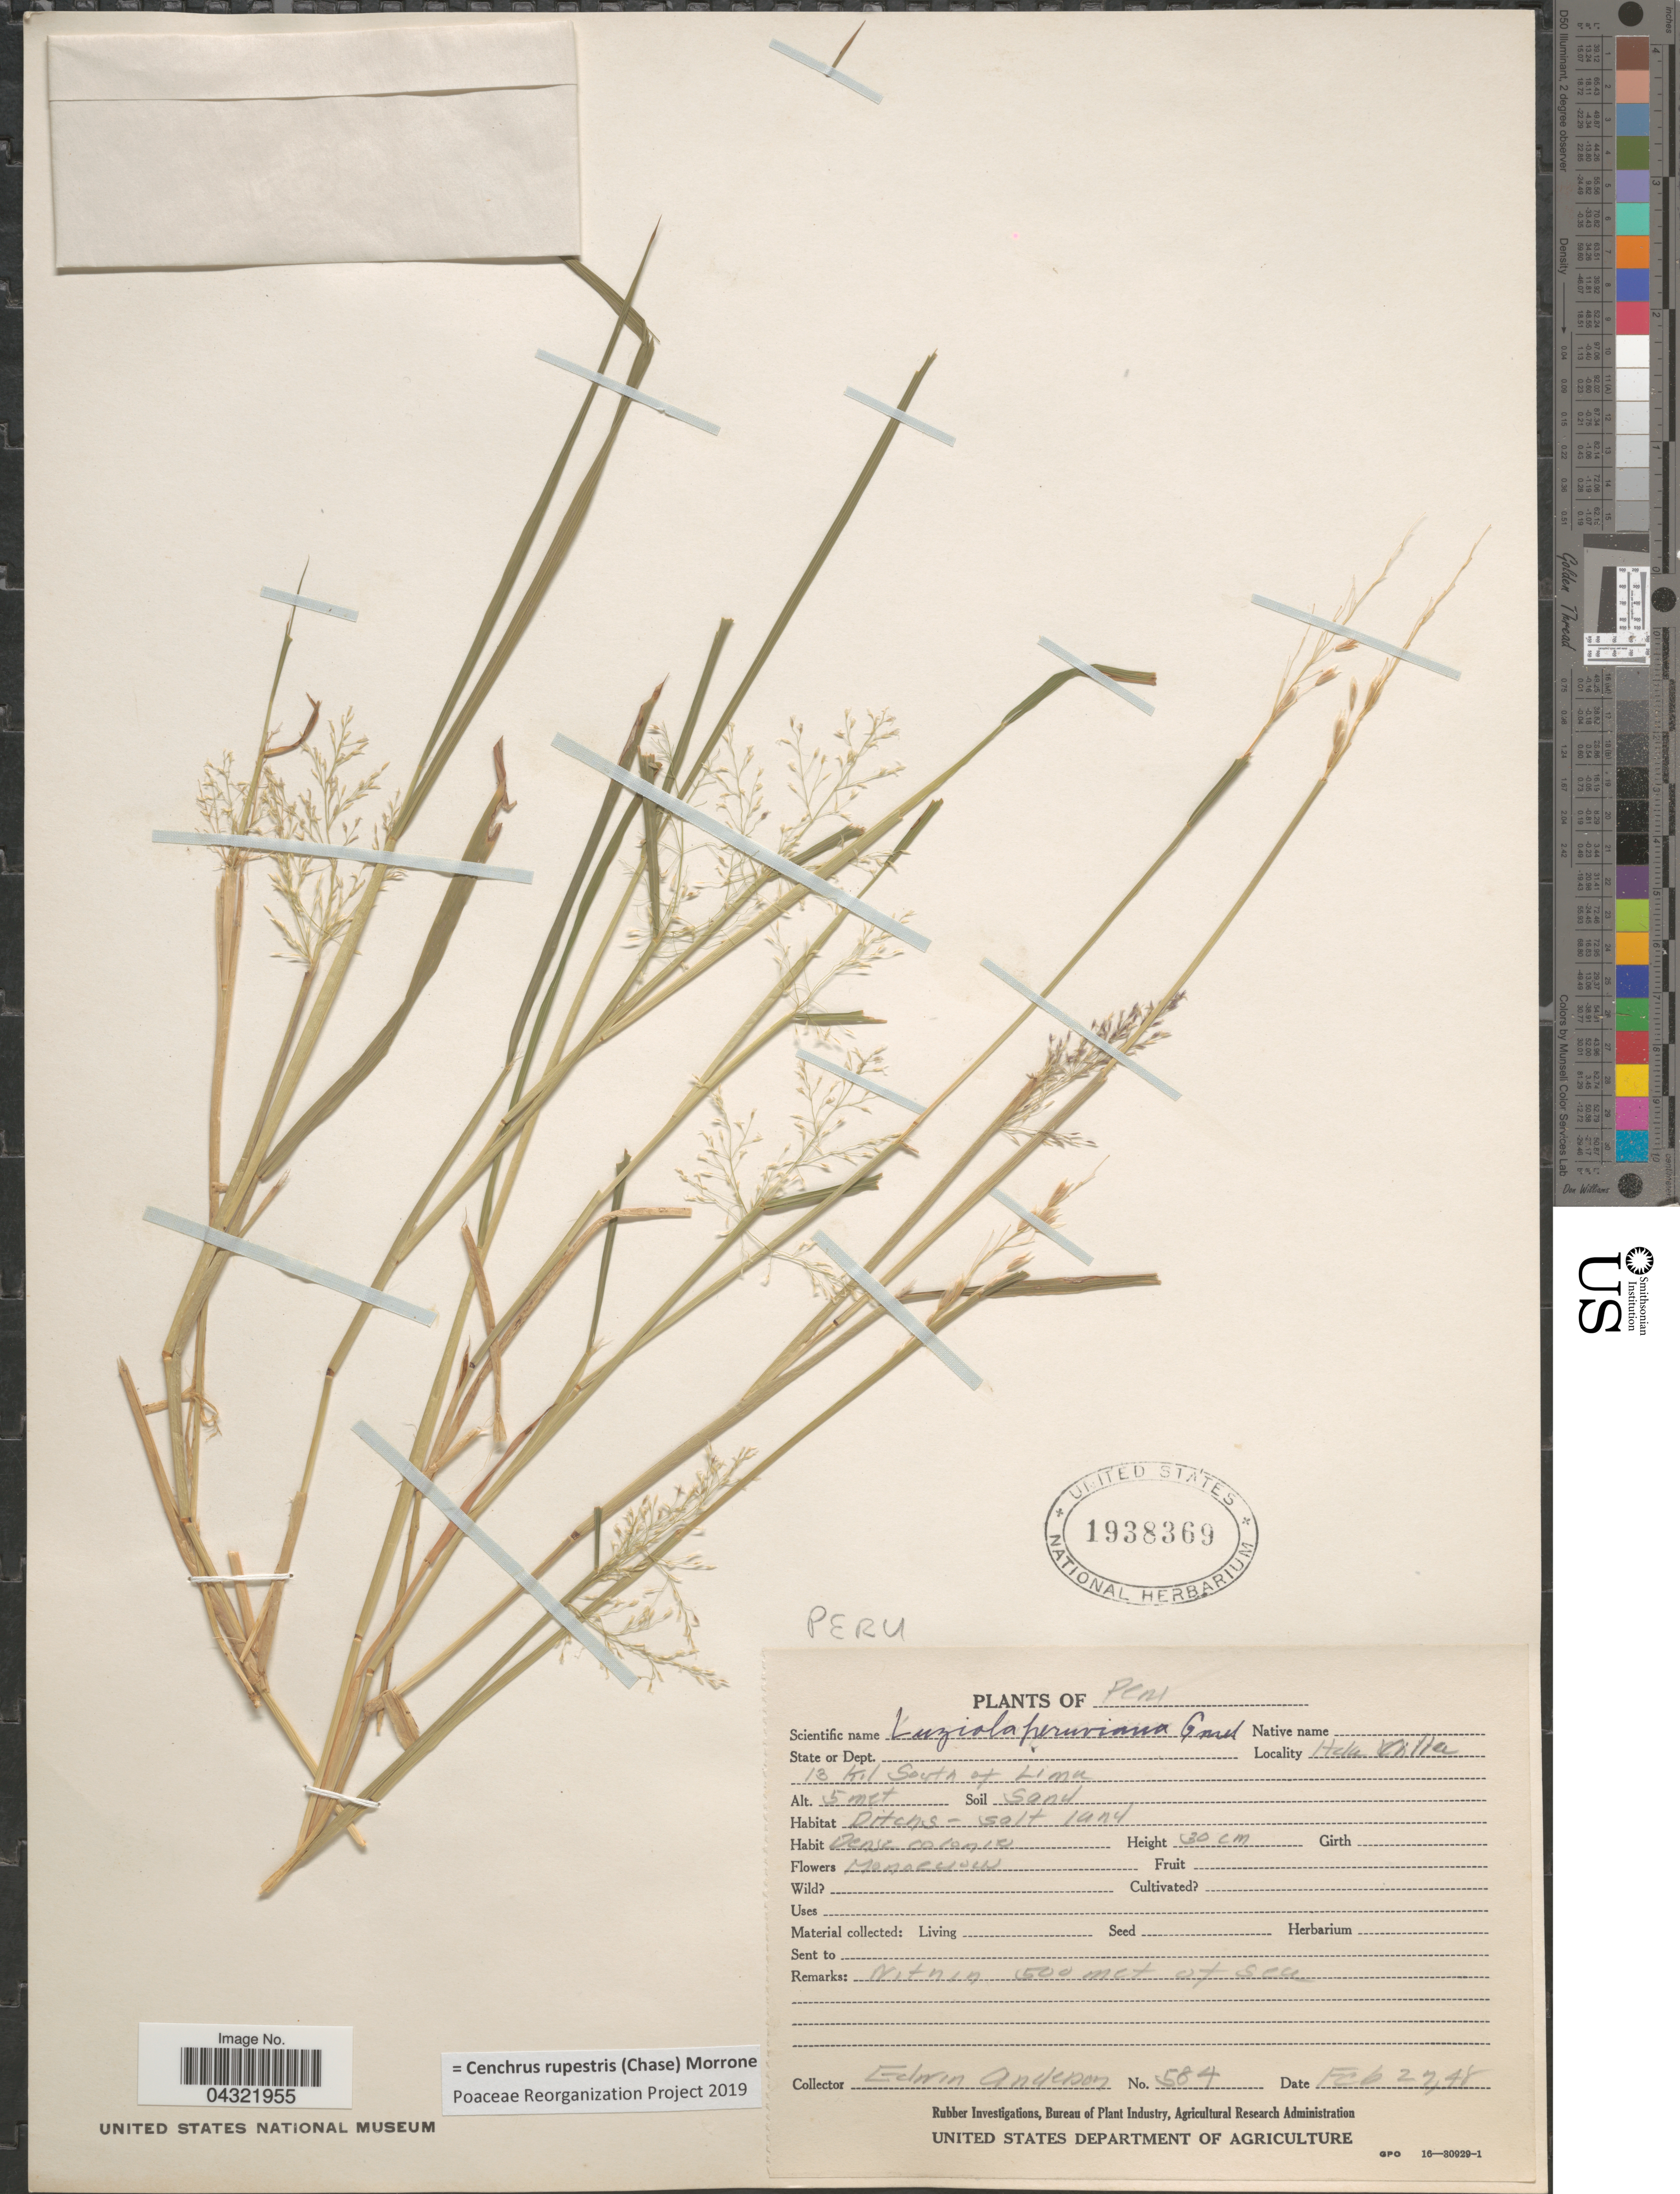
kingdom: Plantae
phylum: Tracheophyta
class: Liliopsida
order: Poales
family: Poaceae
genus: Cenchrus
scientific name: Cenchrus rupestris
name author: (Chase) Morrone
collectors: E. Anderson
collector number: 584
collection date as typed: Transcribed d/m/y: 27/2/48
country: Peru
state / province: Lima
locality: Hda Villa 12 kil. South of Lima.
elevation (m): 5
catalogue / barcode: US 1938369